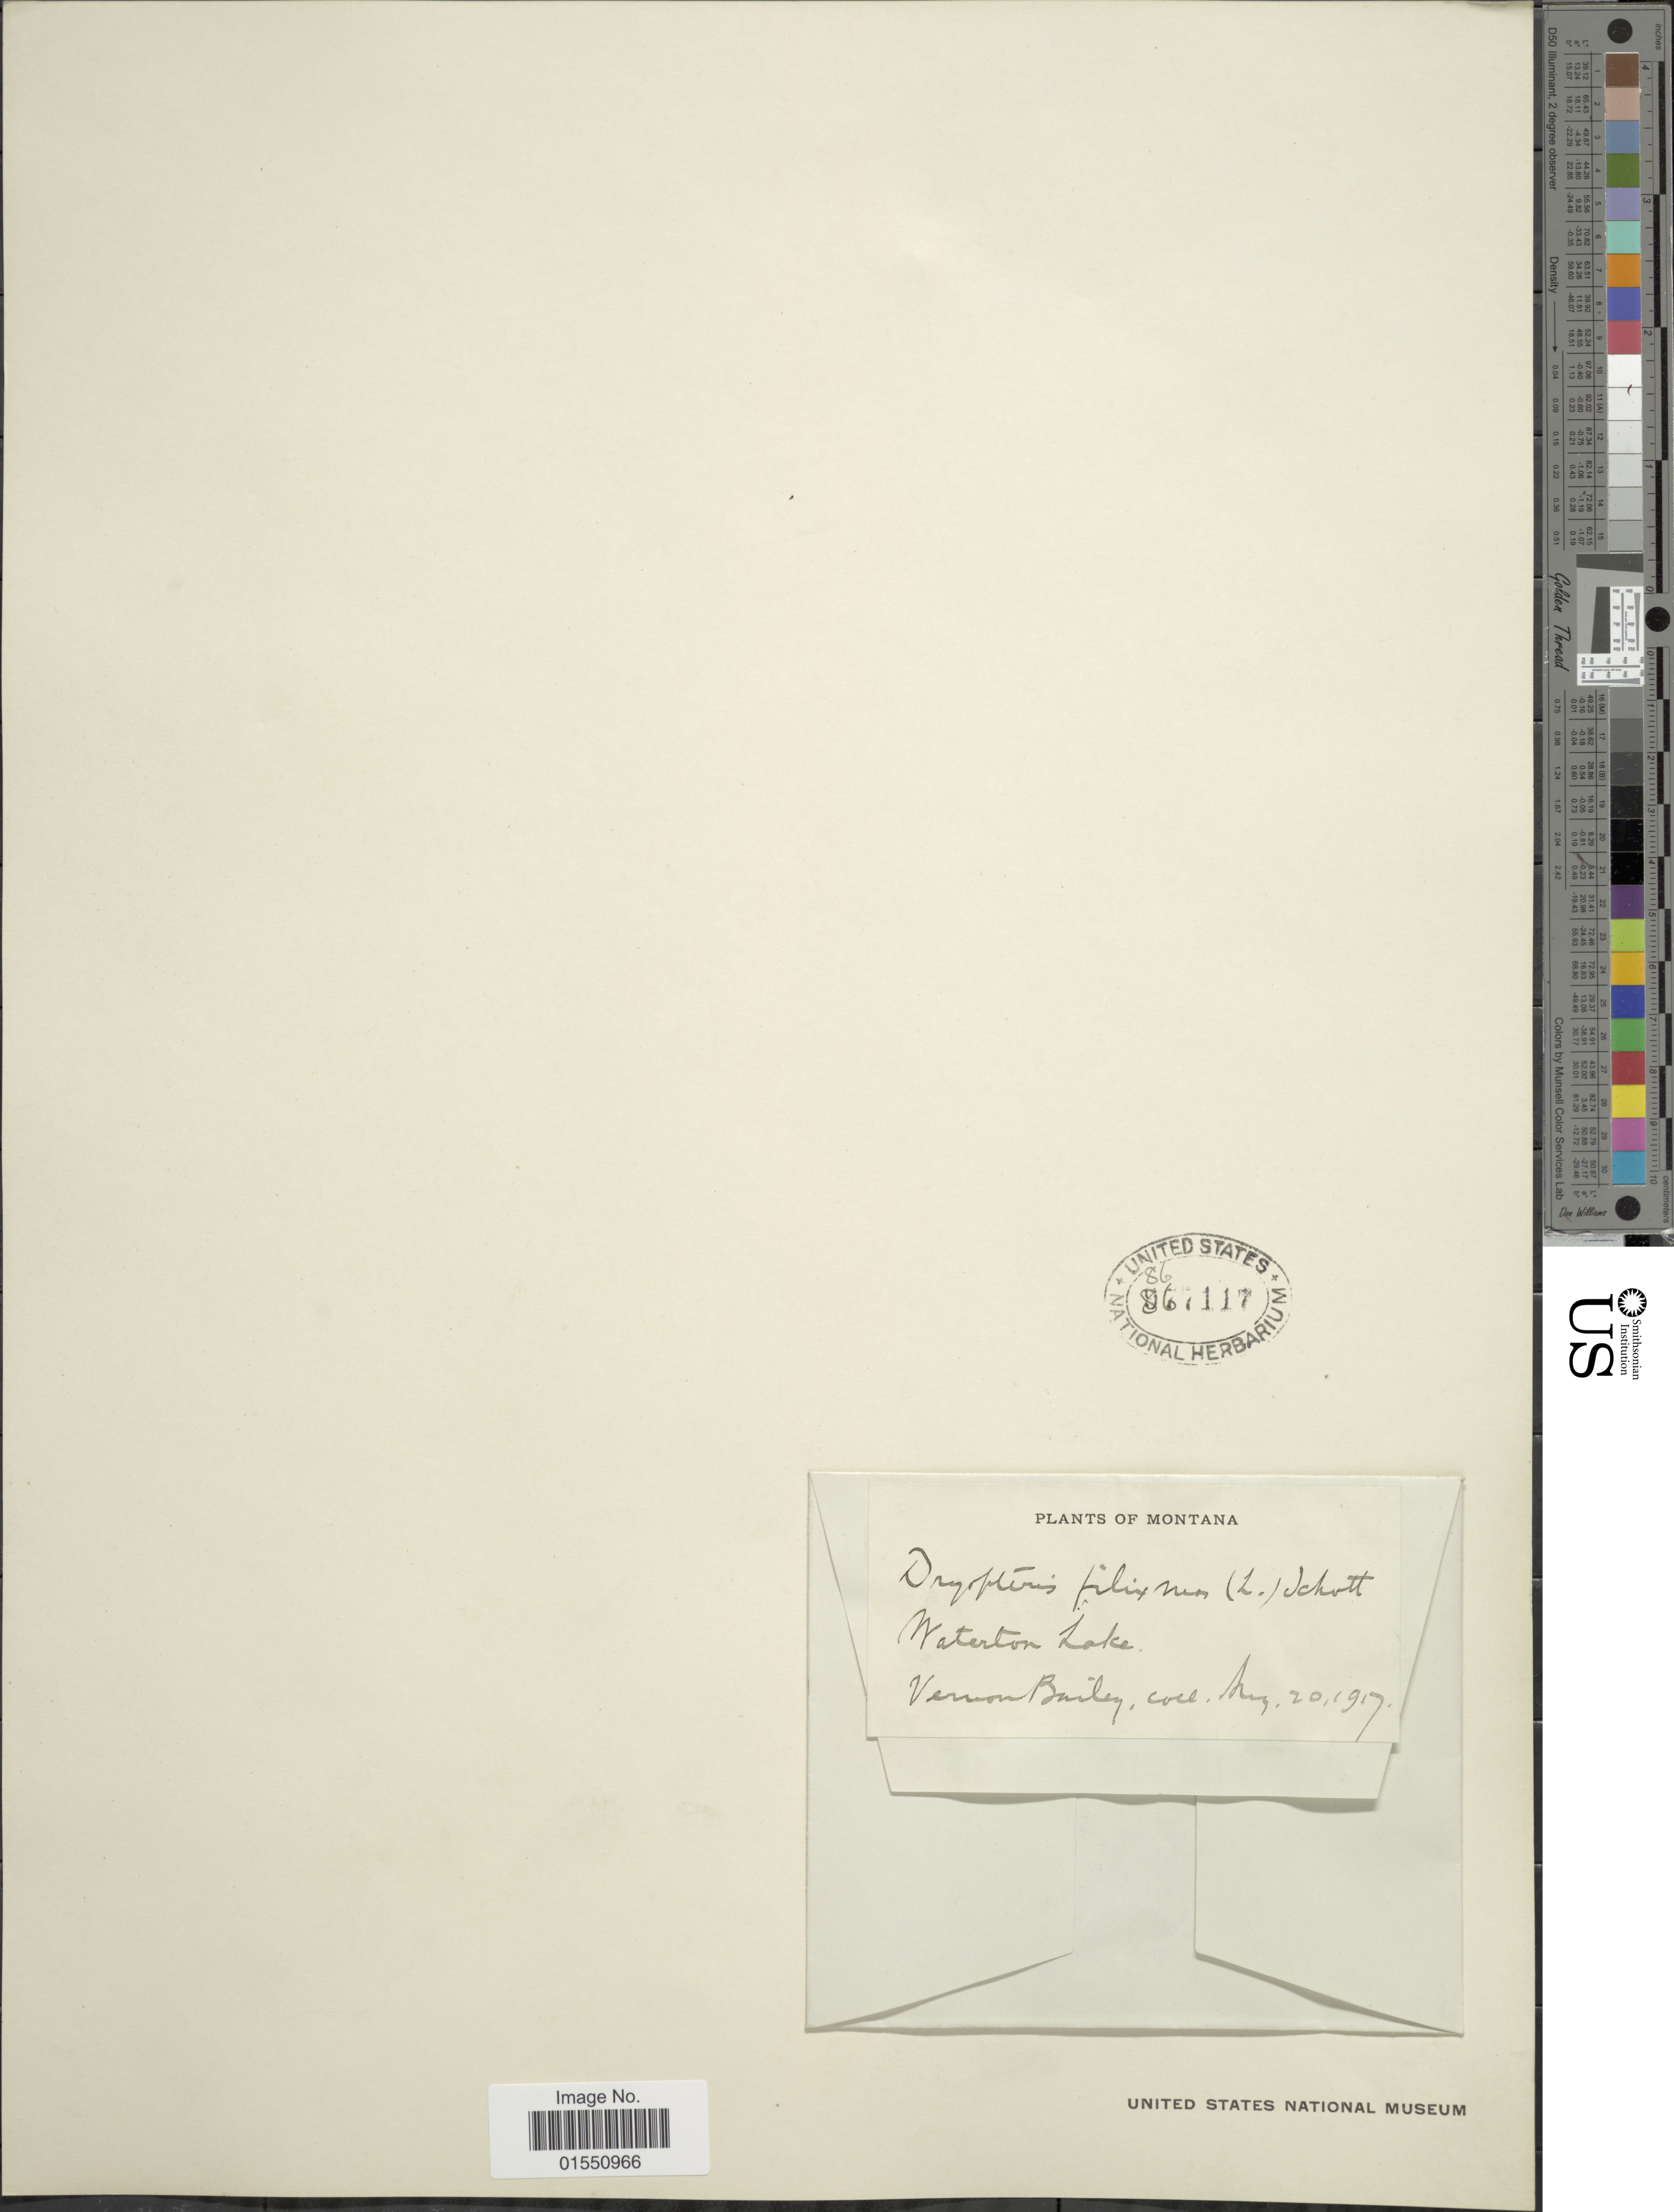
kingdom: Plantae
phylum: Tracheophyta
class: Polypodiopsida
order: Polypodiales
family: Dryopteridaceae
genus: Dryopteris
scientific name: Dryopteris filix-mas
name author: (L.) Schott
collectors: V. O. Bailey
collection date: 1917-08-20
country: United States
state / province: Montana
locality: Waterton Lake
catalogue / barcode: US 867117